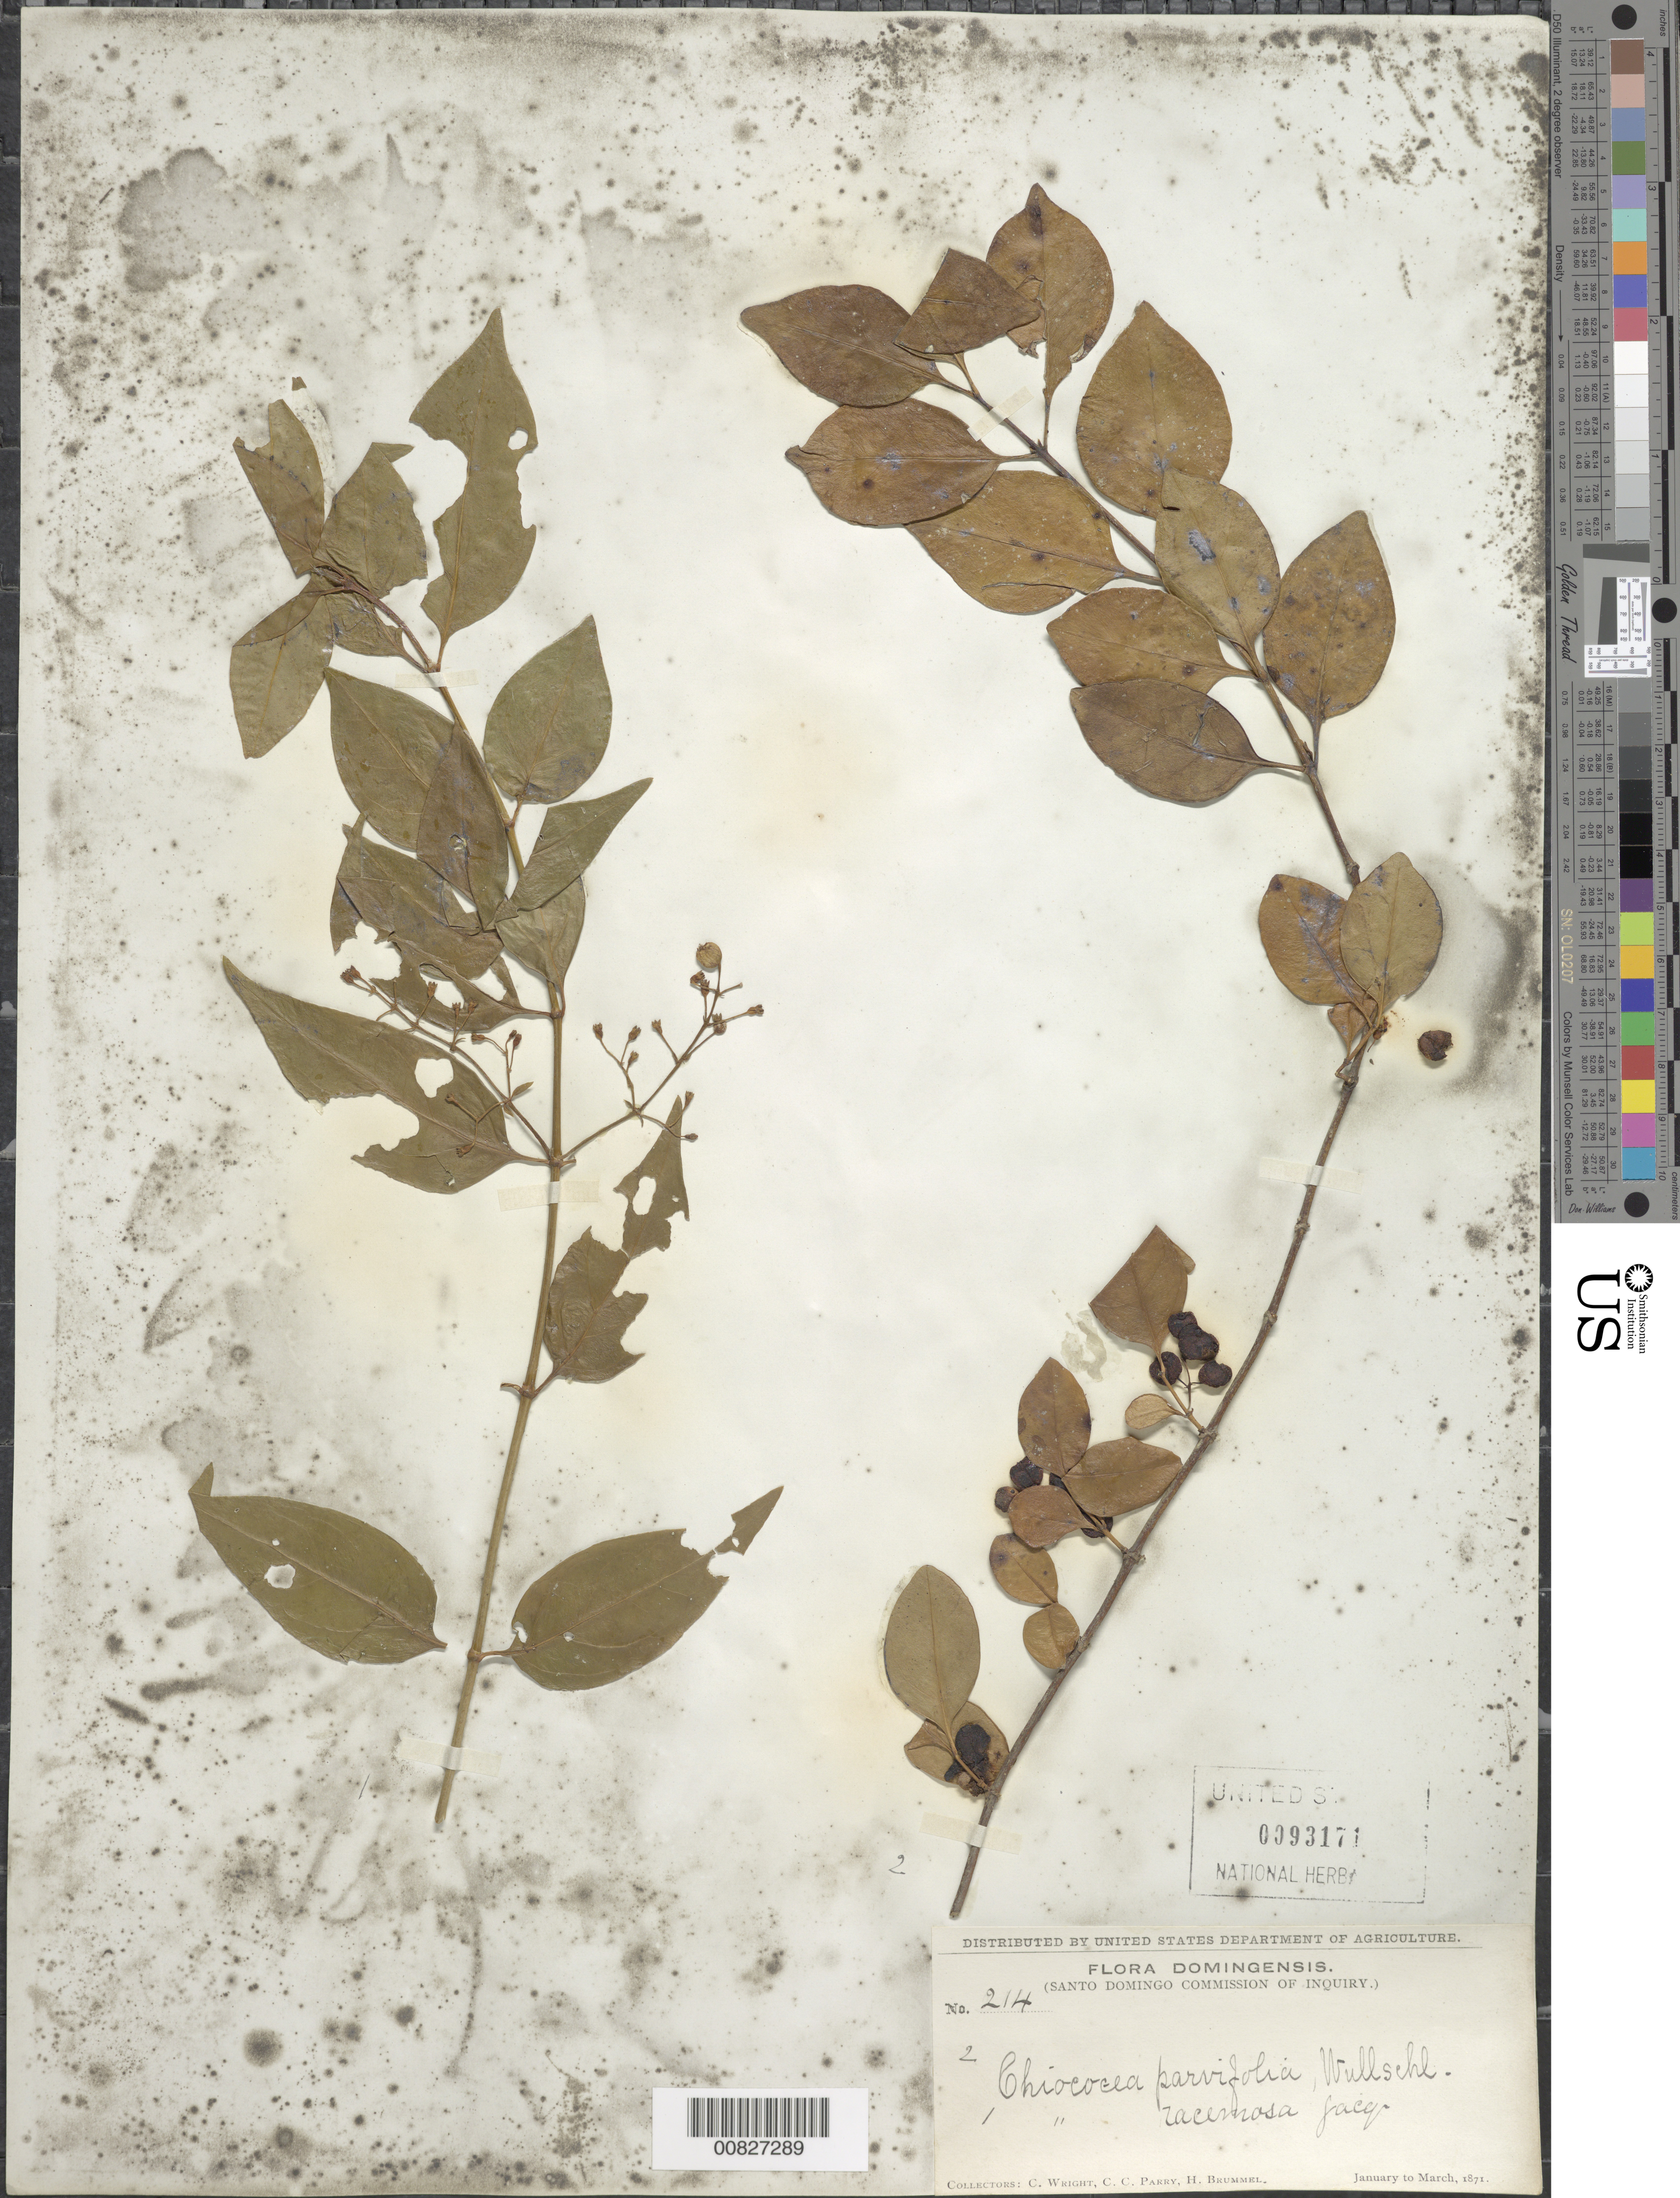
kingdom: Plantae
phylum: Tracheophyta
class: Magnoliopsida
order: Gentianales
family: Rubiaceae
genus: Chiococca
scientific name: Chiococca alba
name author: (L.) Hitchc.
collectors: C. Wright, C. C. Parry & H. Brummel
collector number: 214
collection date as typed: Jan 1871 to -- Mar 1871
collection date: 1871-01/1871-03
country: Dominican Republic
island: Hispaniola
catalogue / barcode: US 93171